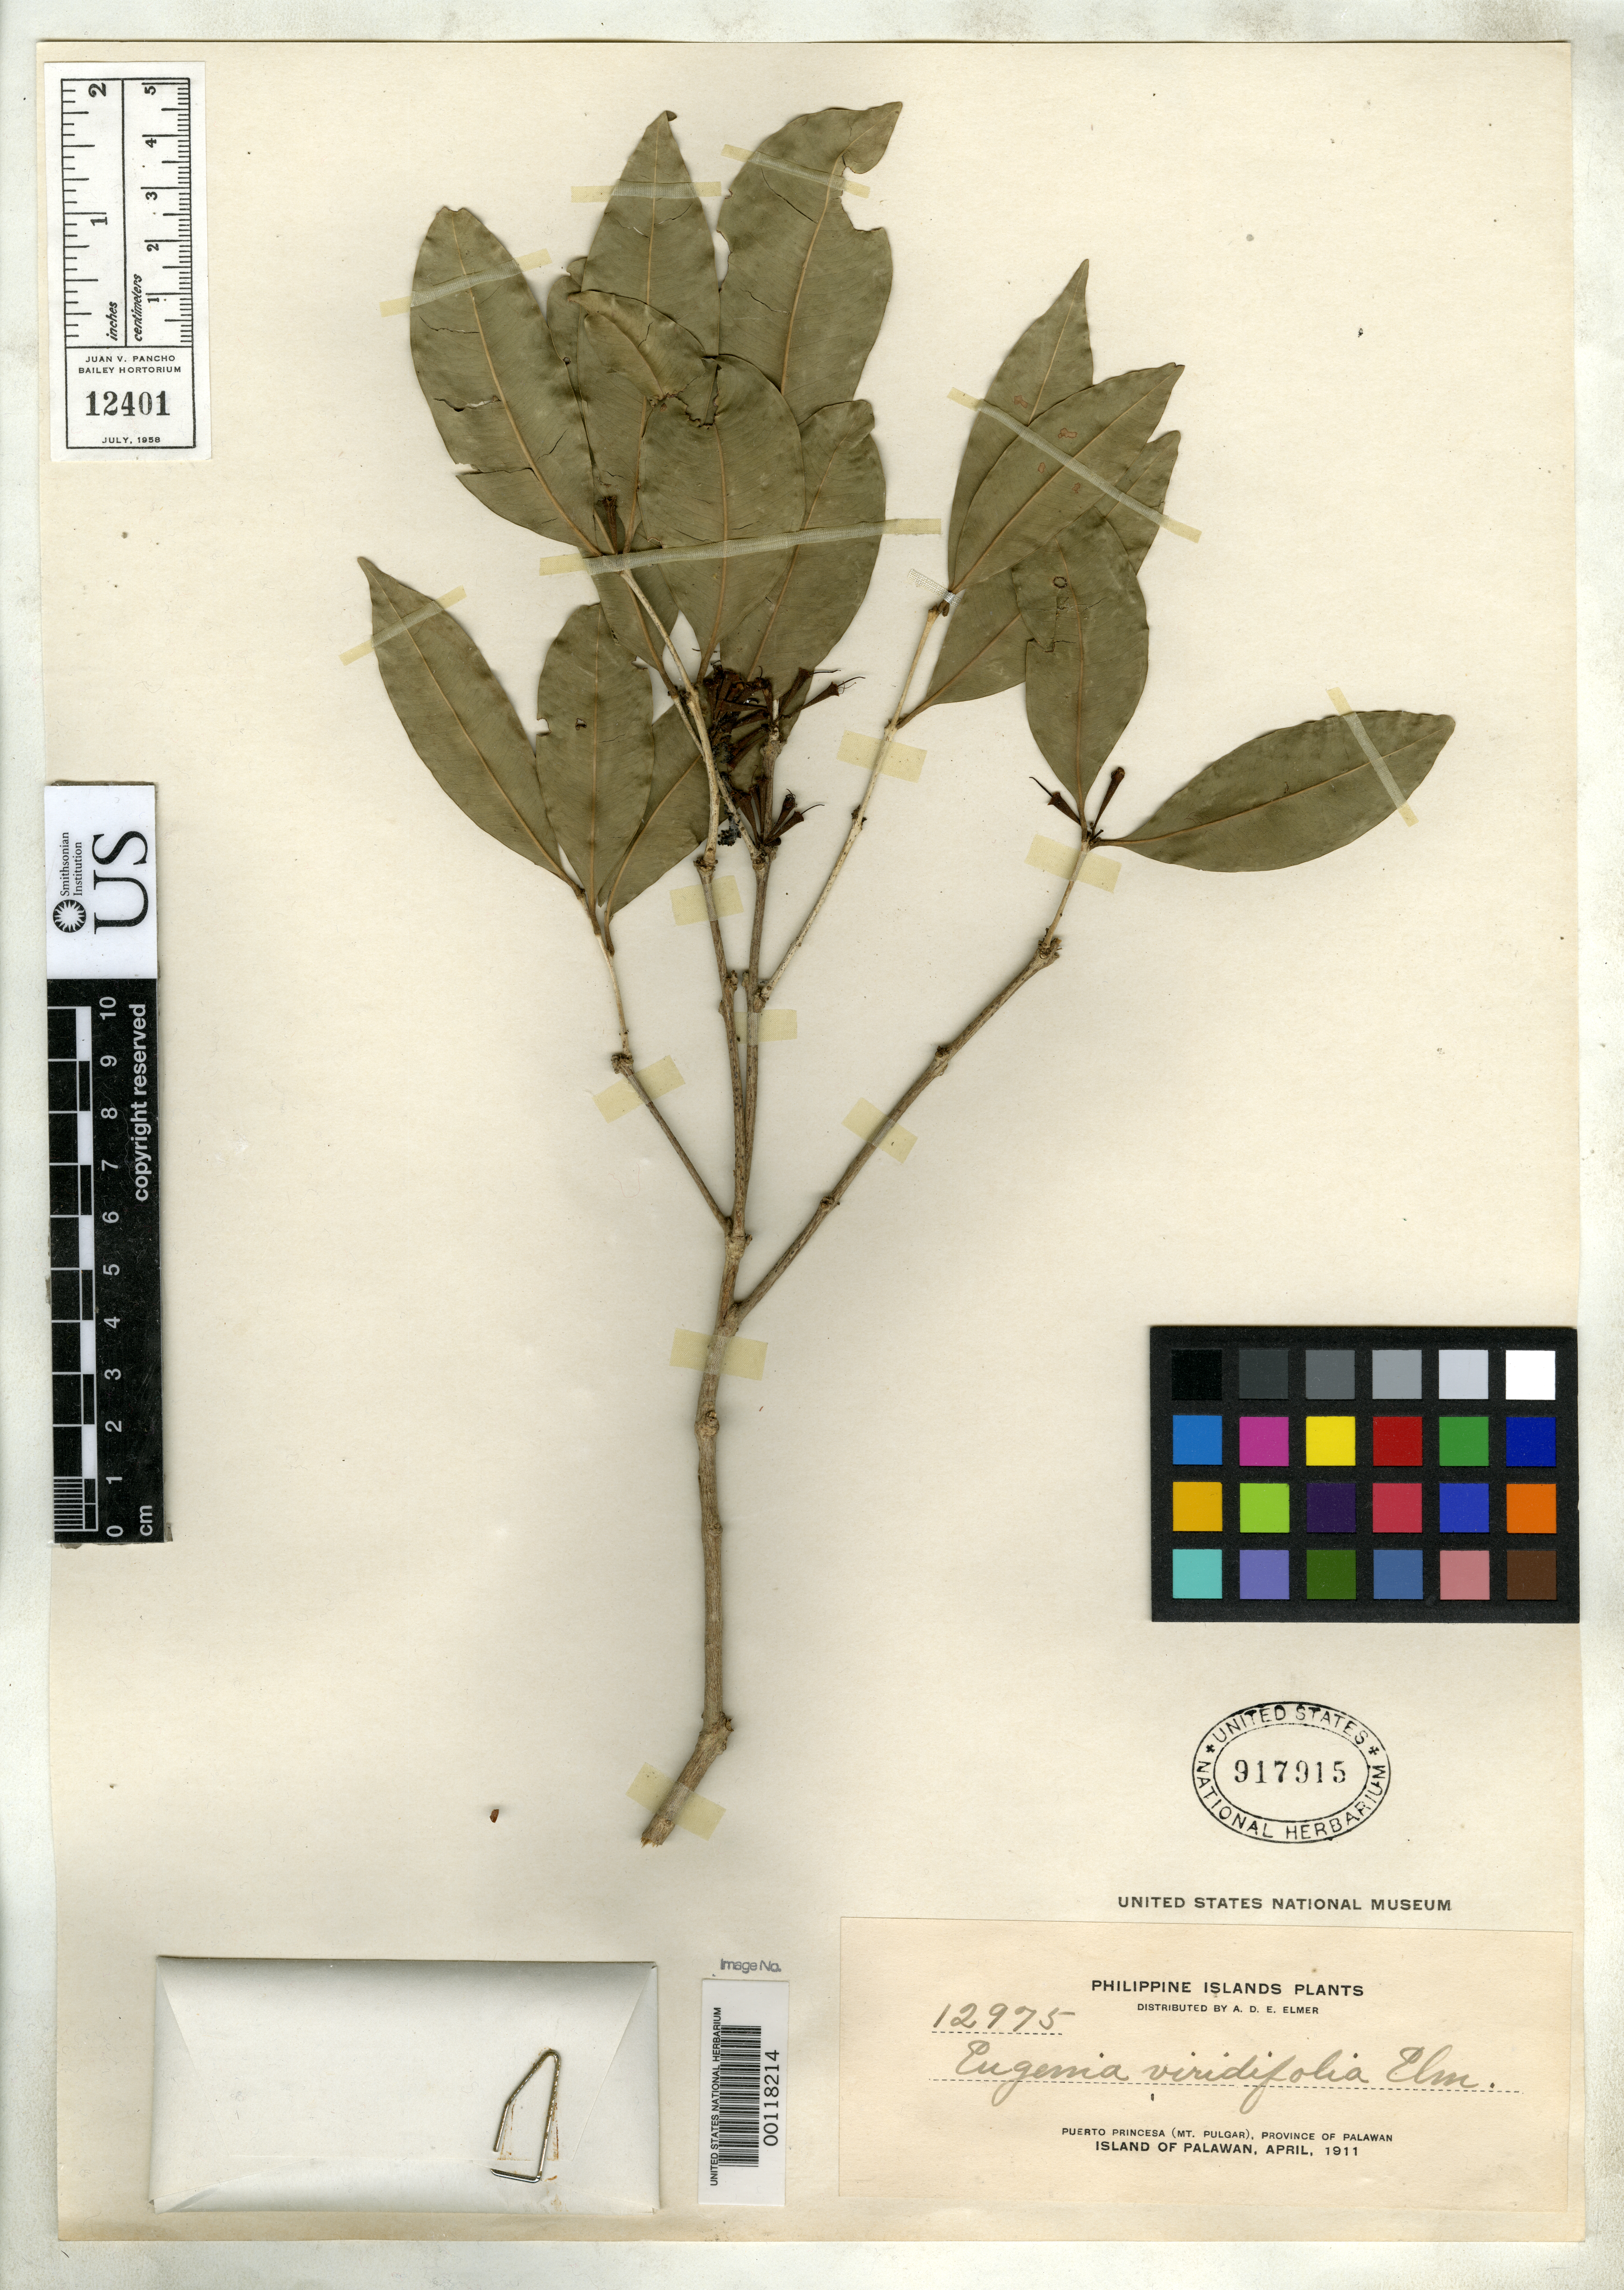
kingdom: Plantae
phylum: Tracheophyta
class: Magnoliopsida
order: Myrtales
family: Myrtaceae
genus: Eugenia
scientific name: Eugenia viridifolia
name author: Elmer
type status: Isotype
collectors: A. D. E. Elmer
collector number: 12975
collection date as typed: Apr 1911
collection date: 1911-04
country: Philippines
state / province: Mimaropa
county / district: Palawan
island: Palawan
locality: Puerto Princesa, Mt. Pulgar.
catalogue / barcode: US 917915